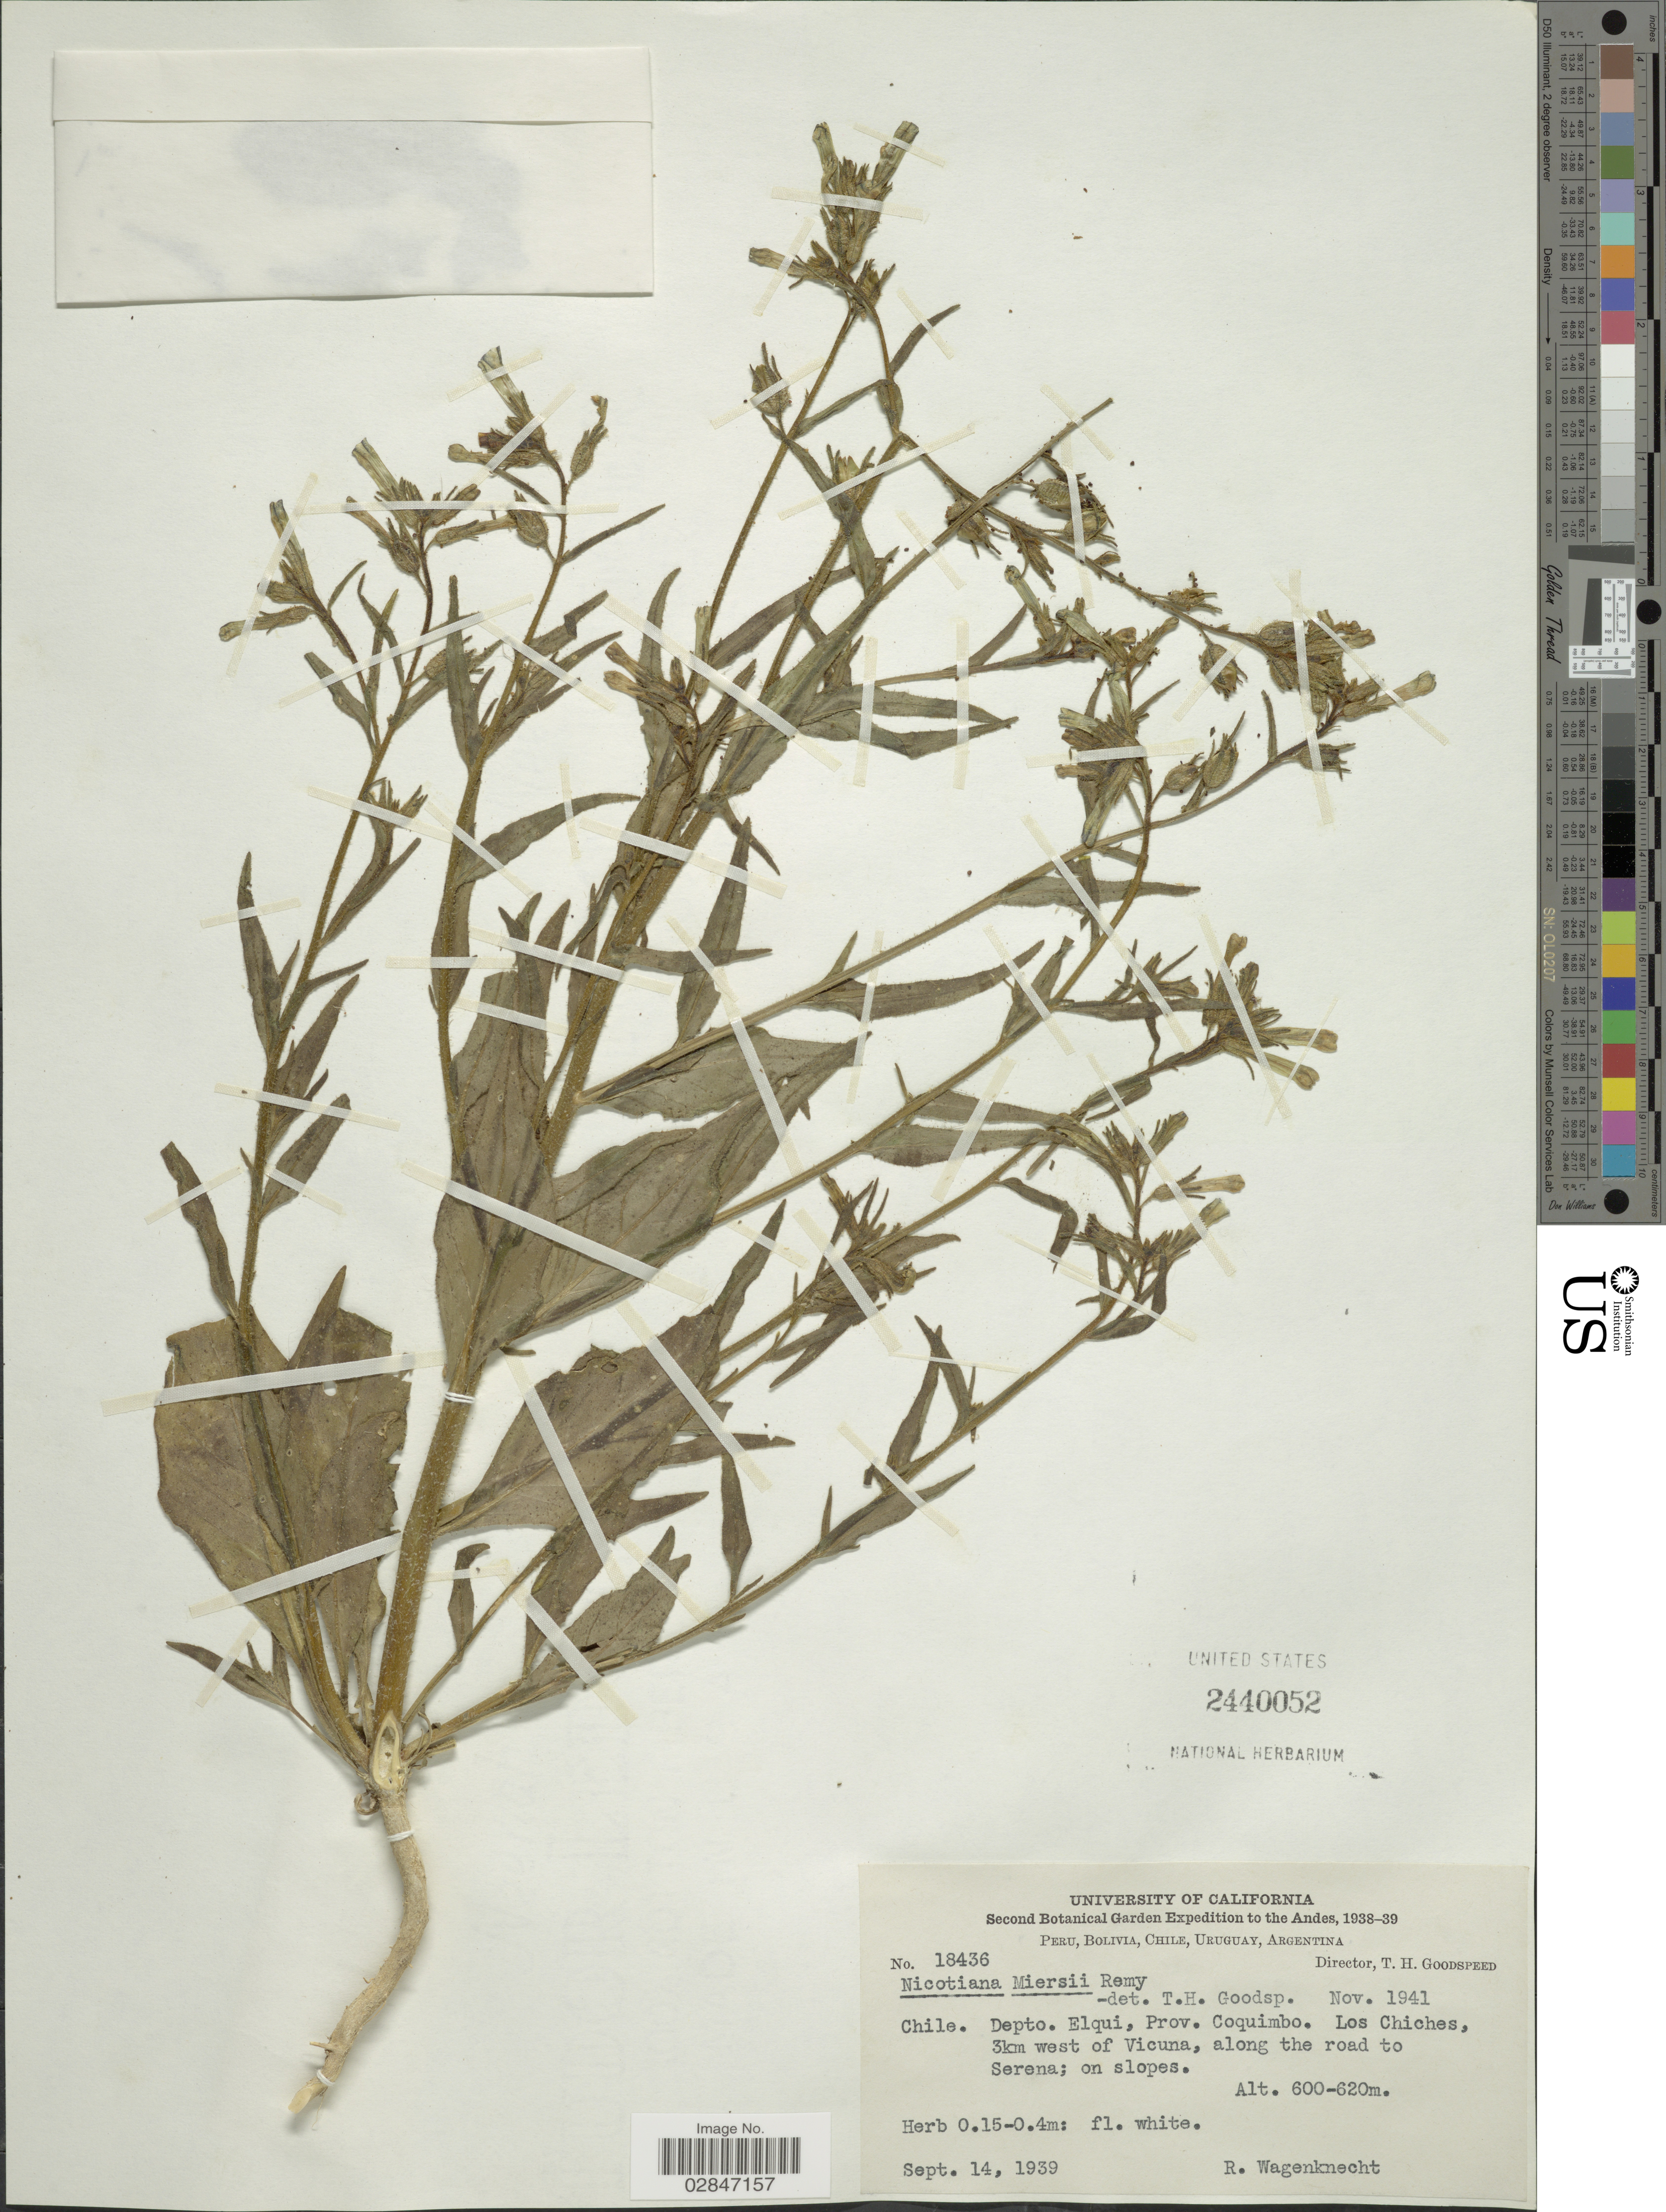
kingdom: Plantae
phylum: Tracheophyta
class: Magnoliopsida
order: Solanales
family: Solanaceae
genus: Nicotiana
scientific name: Nicotiana miersii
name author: J. Rémy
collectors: R. Wagenknecht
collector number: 18436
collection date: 1939-09-14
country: Chile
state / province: Coquimbo (IV)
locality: The Andes, Depto. Elqui, Prov. Coquimbo, Los Chiches, 3km west of Vicuna, along the road to Serena.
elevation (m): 600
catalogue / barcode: US 2440052